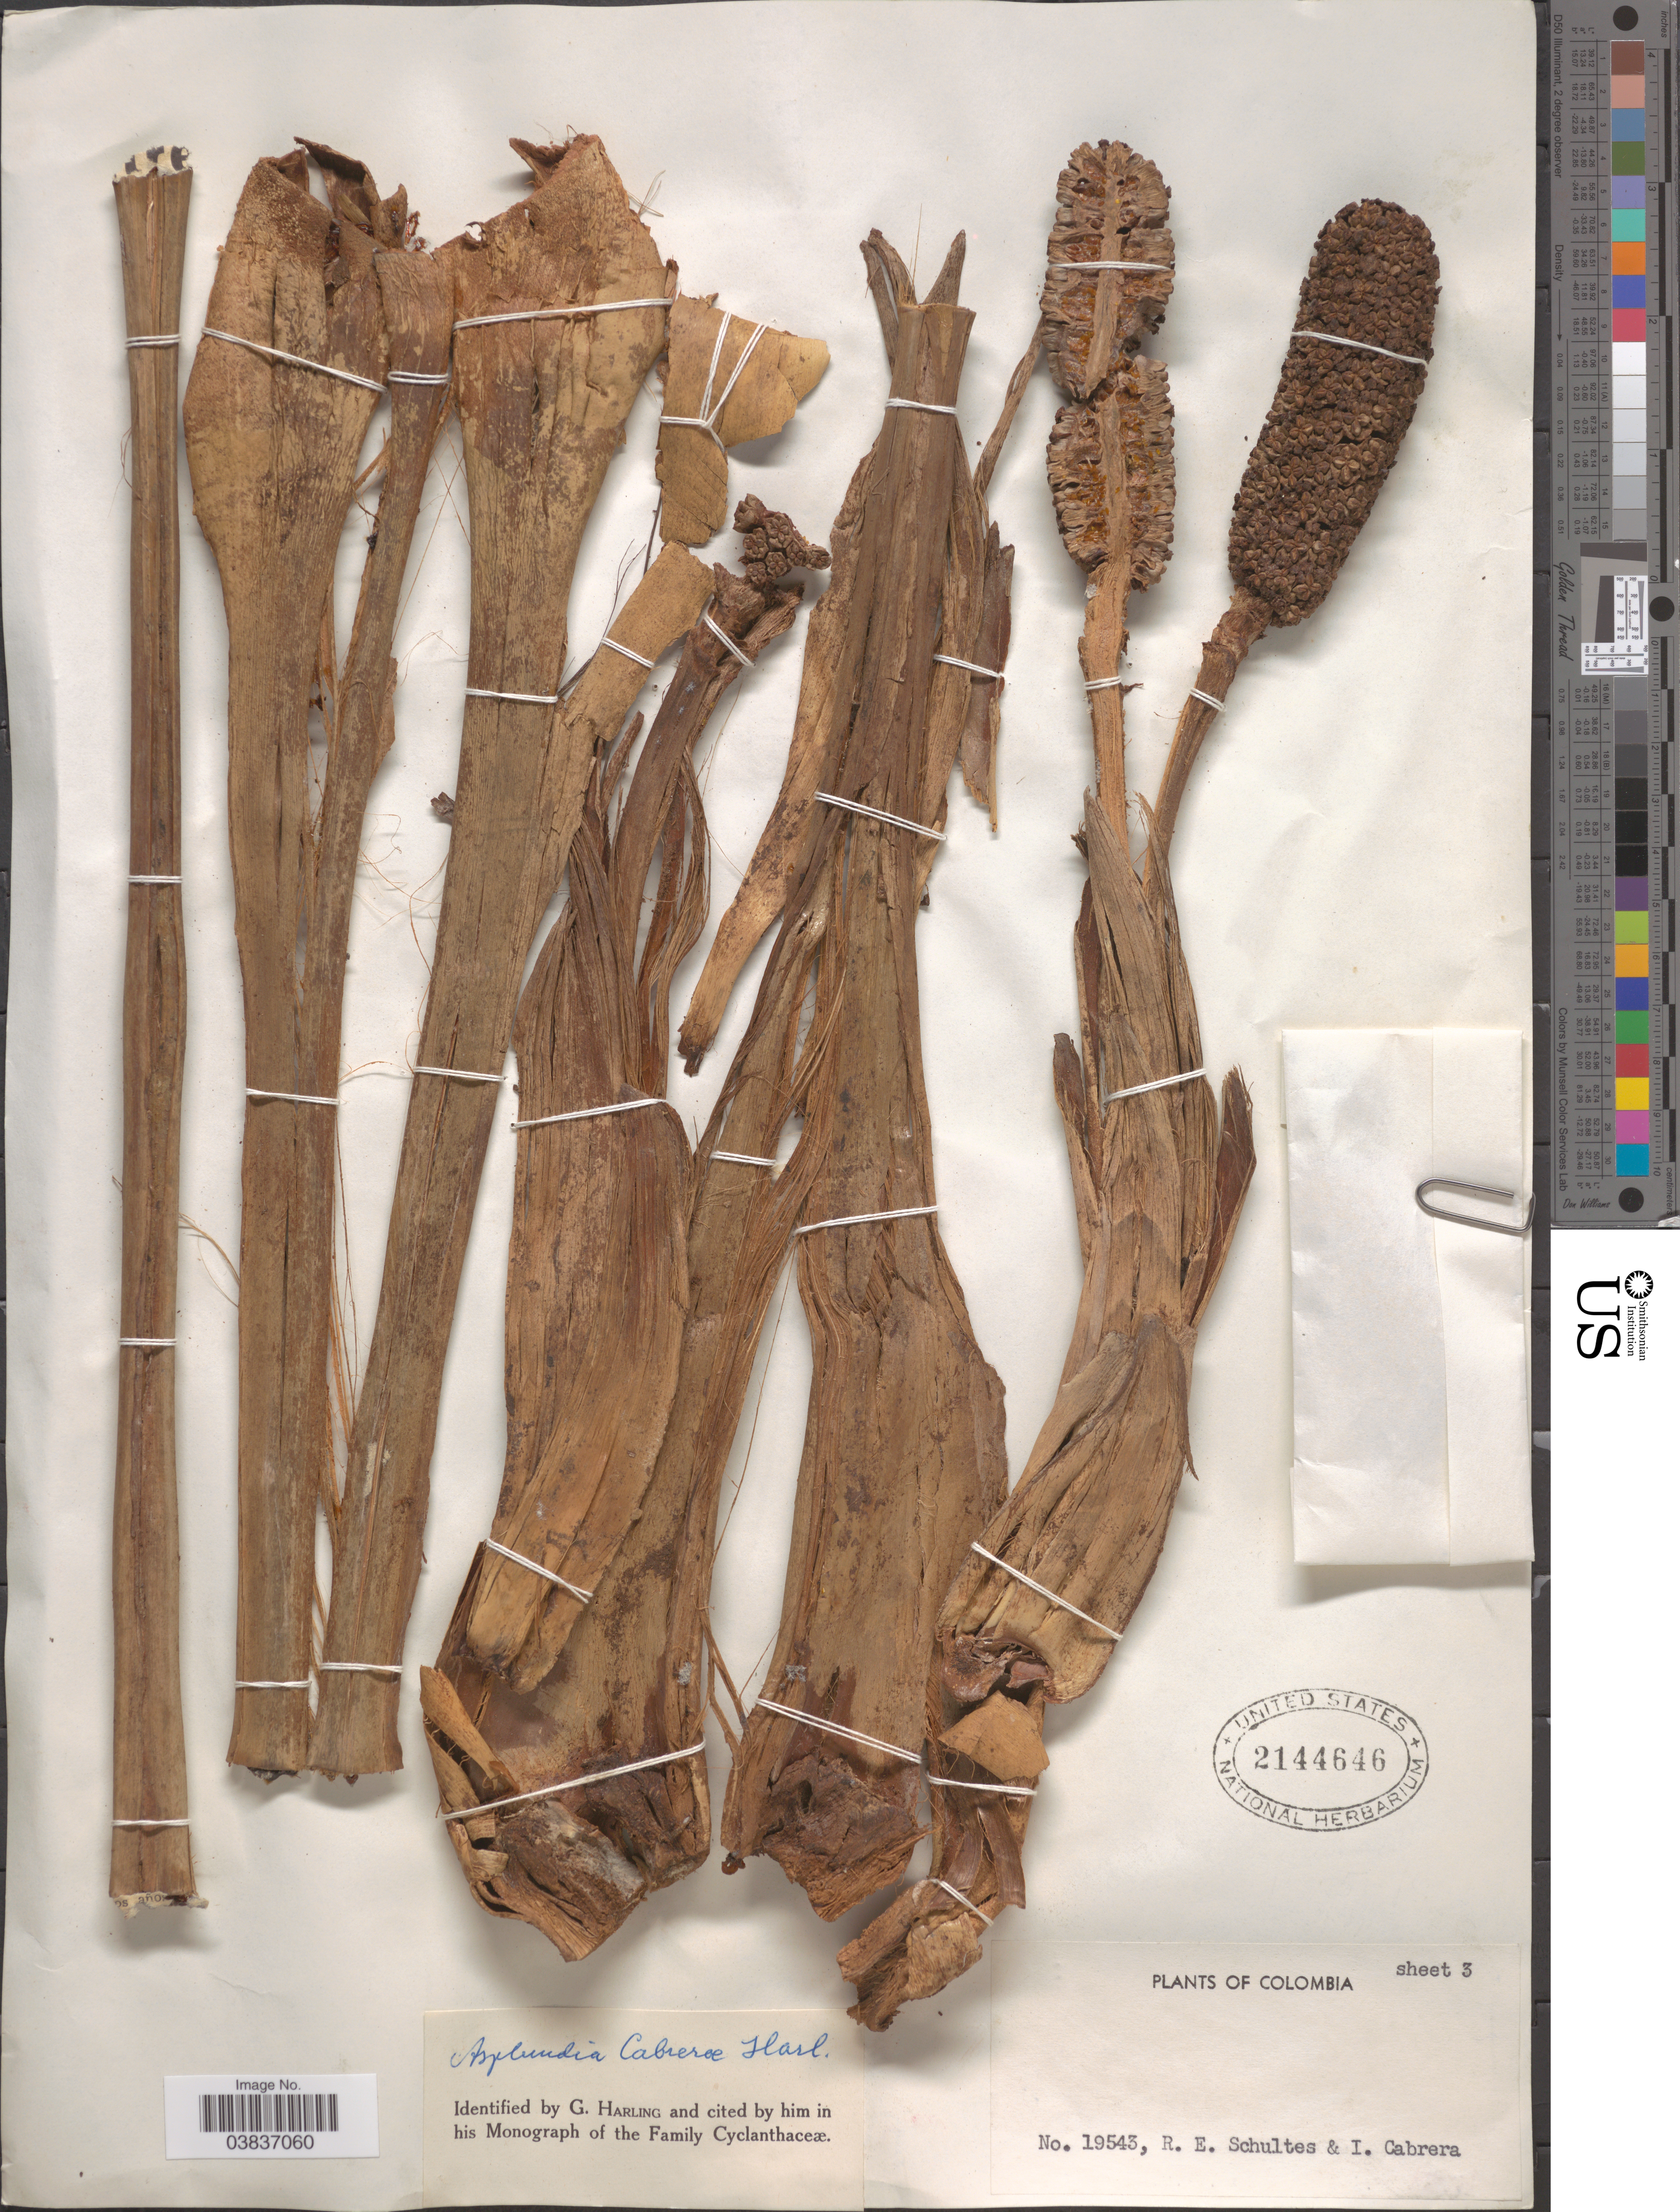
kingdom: Plantae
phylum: Tracheophyta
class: Liliopsida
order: Pandanales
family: Cyclanthaceae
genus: Asplundia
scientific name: Asplundia cabrerae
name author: Harling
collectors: R. E. Schultes & I. Cabrera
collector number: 19543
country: Colombia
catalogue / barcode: US 2144646